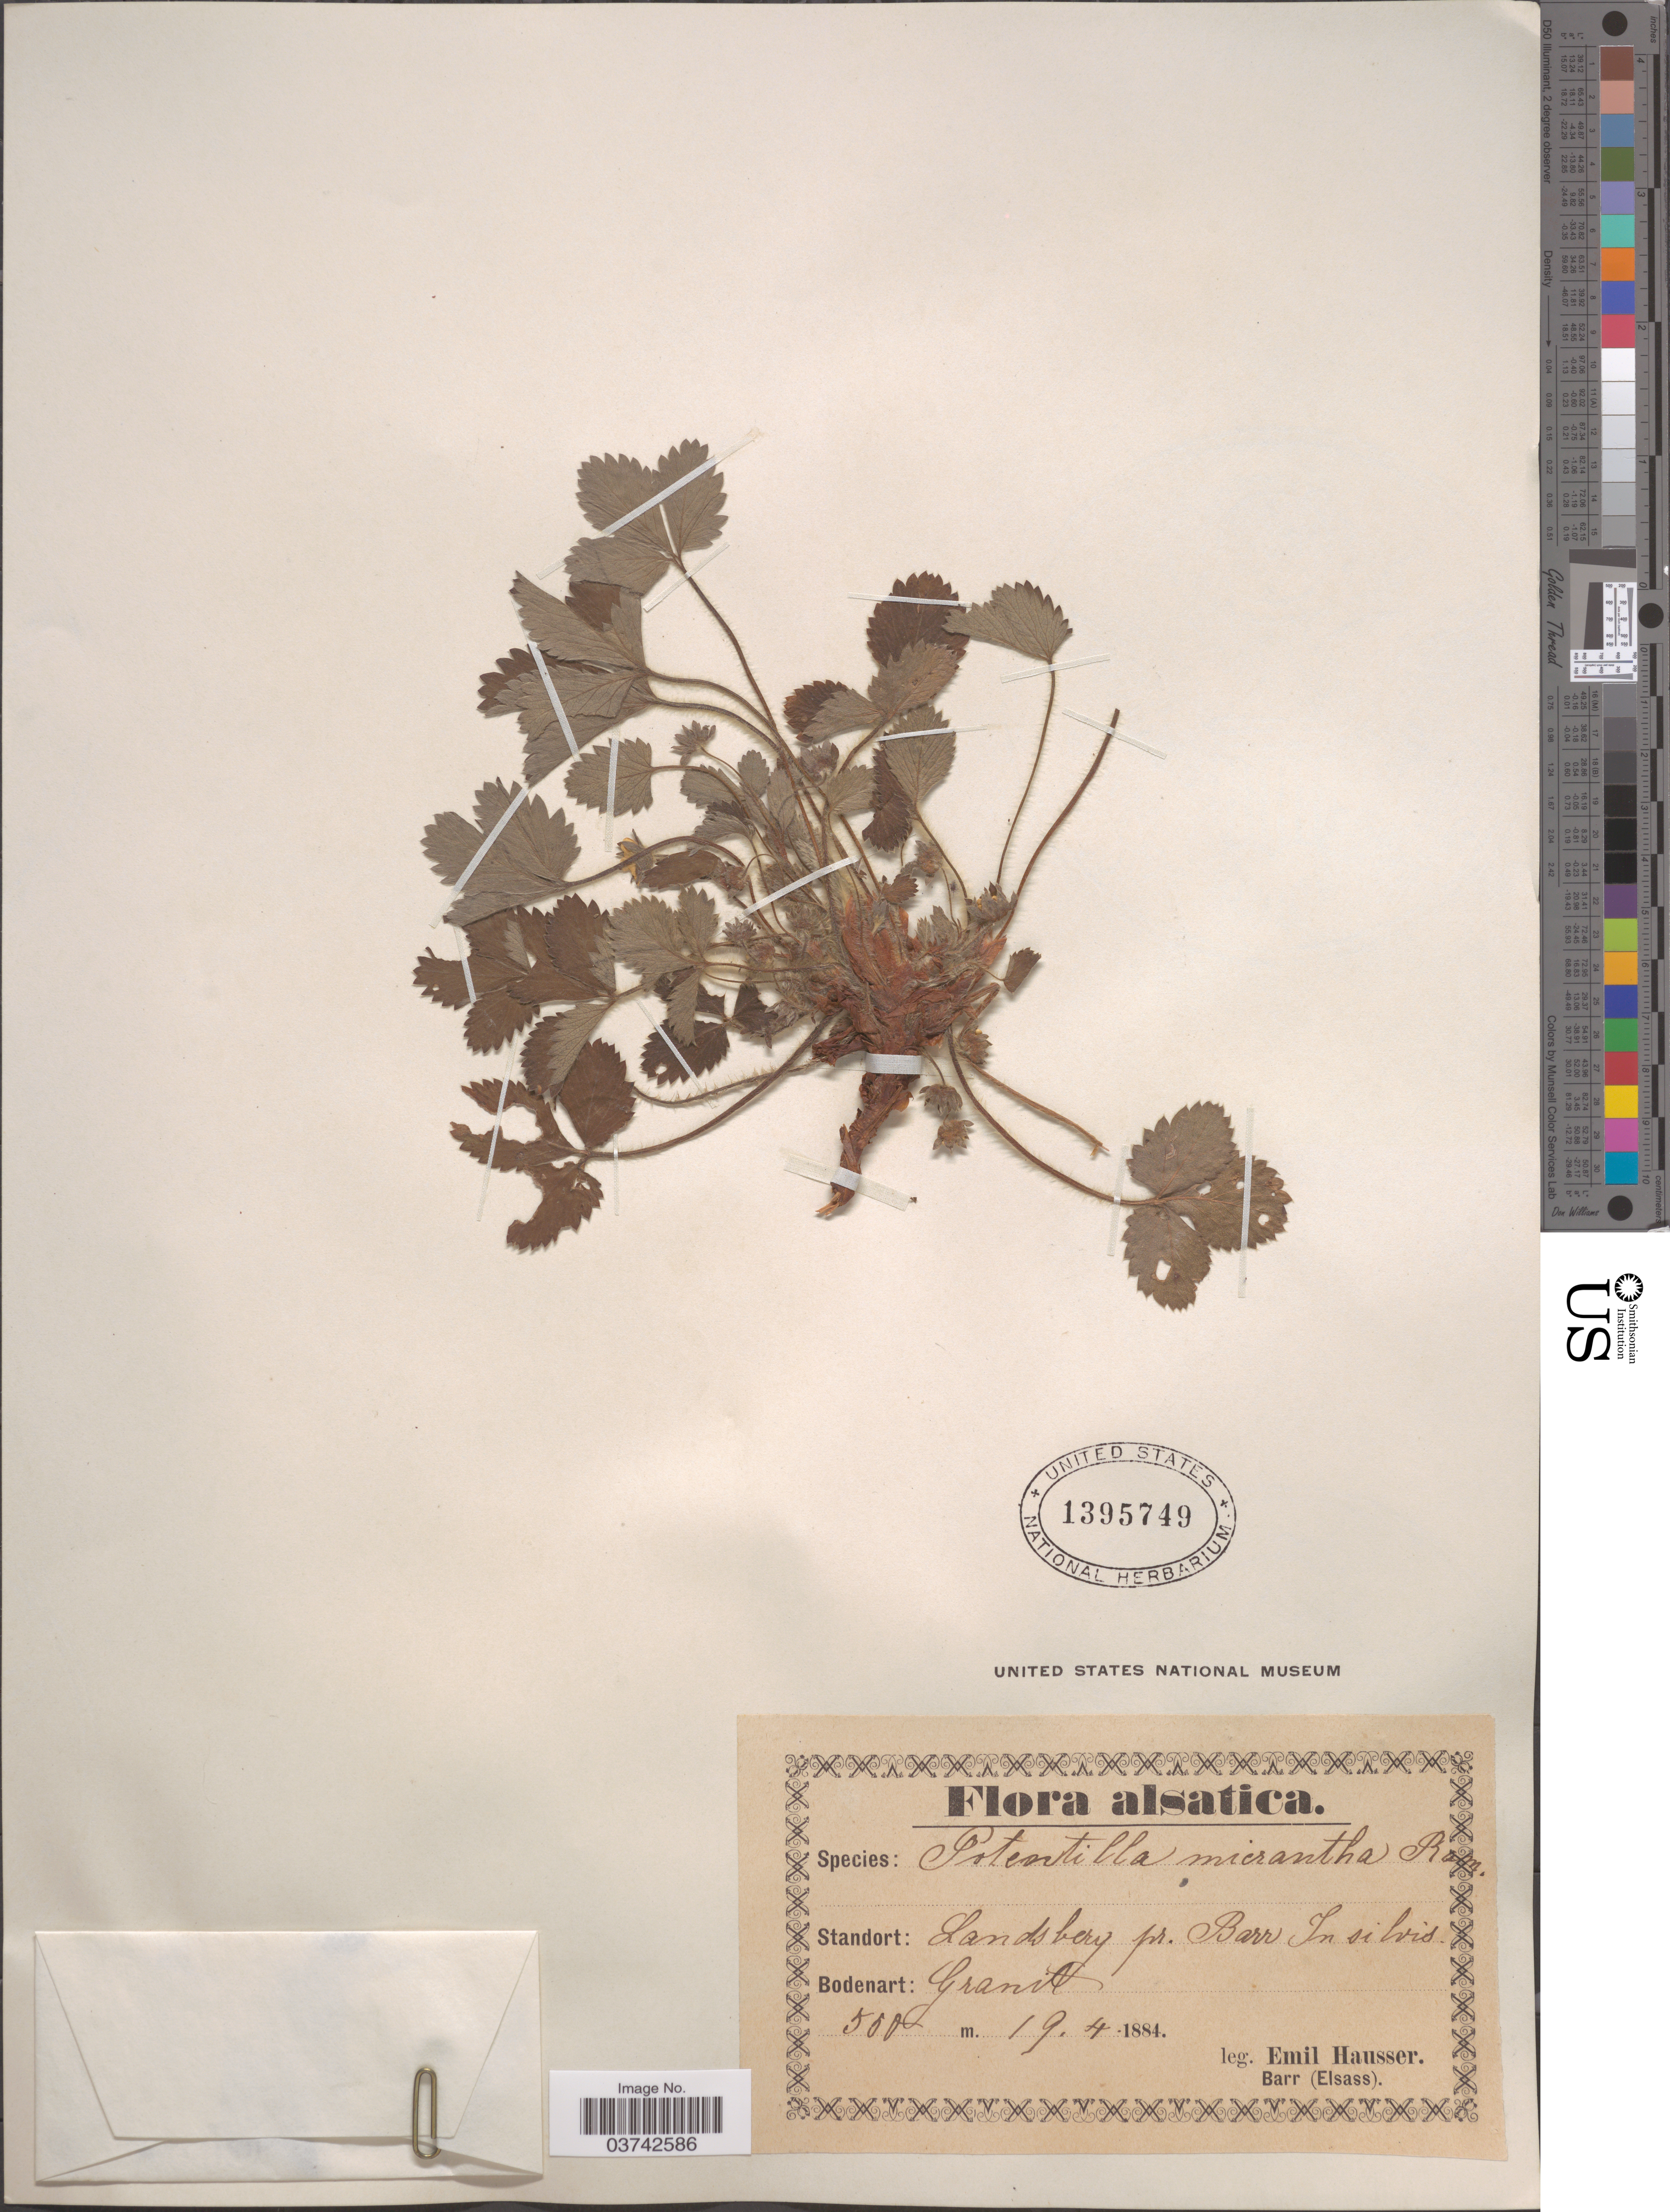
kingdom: Plantae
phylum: Tracheophyta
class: Magnoliopsida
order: Rosales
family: Rosaceae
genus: Potentilla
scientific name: Potentilla micrantha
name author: Ramond ex DC.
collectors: E. Hausser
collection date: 1884-04-19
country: France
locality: Alsatica. Landsberg pr. Barr.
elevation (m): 500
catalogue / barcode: US 1395749